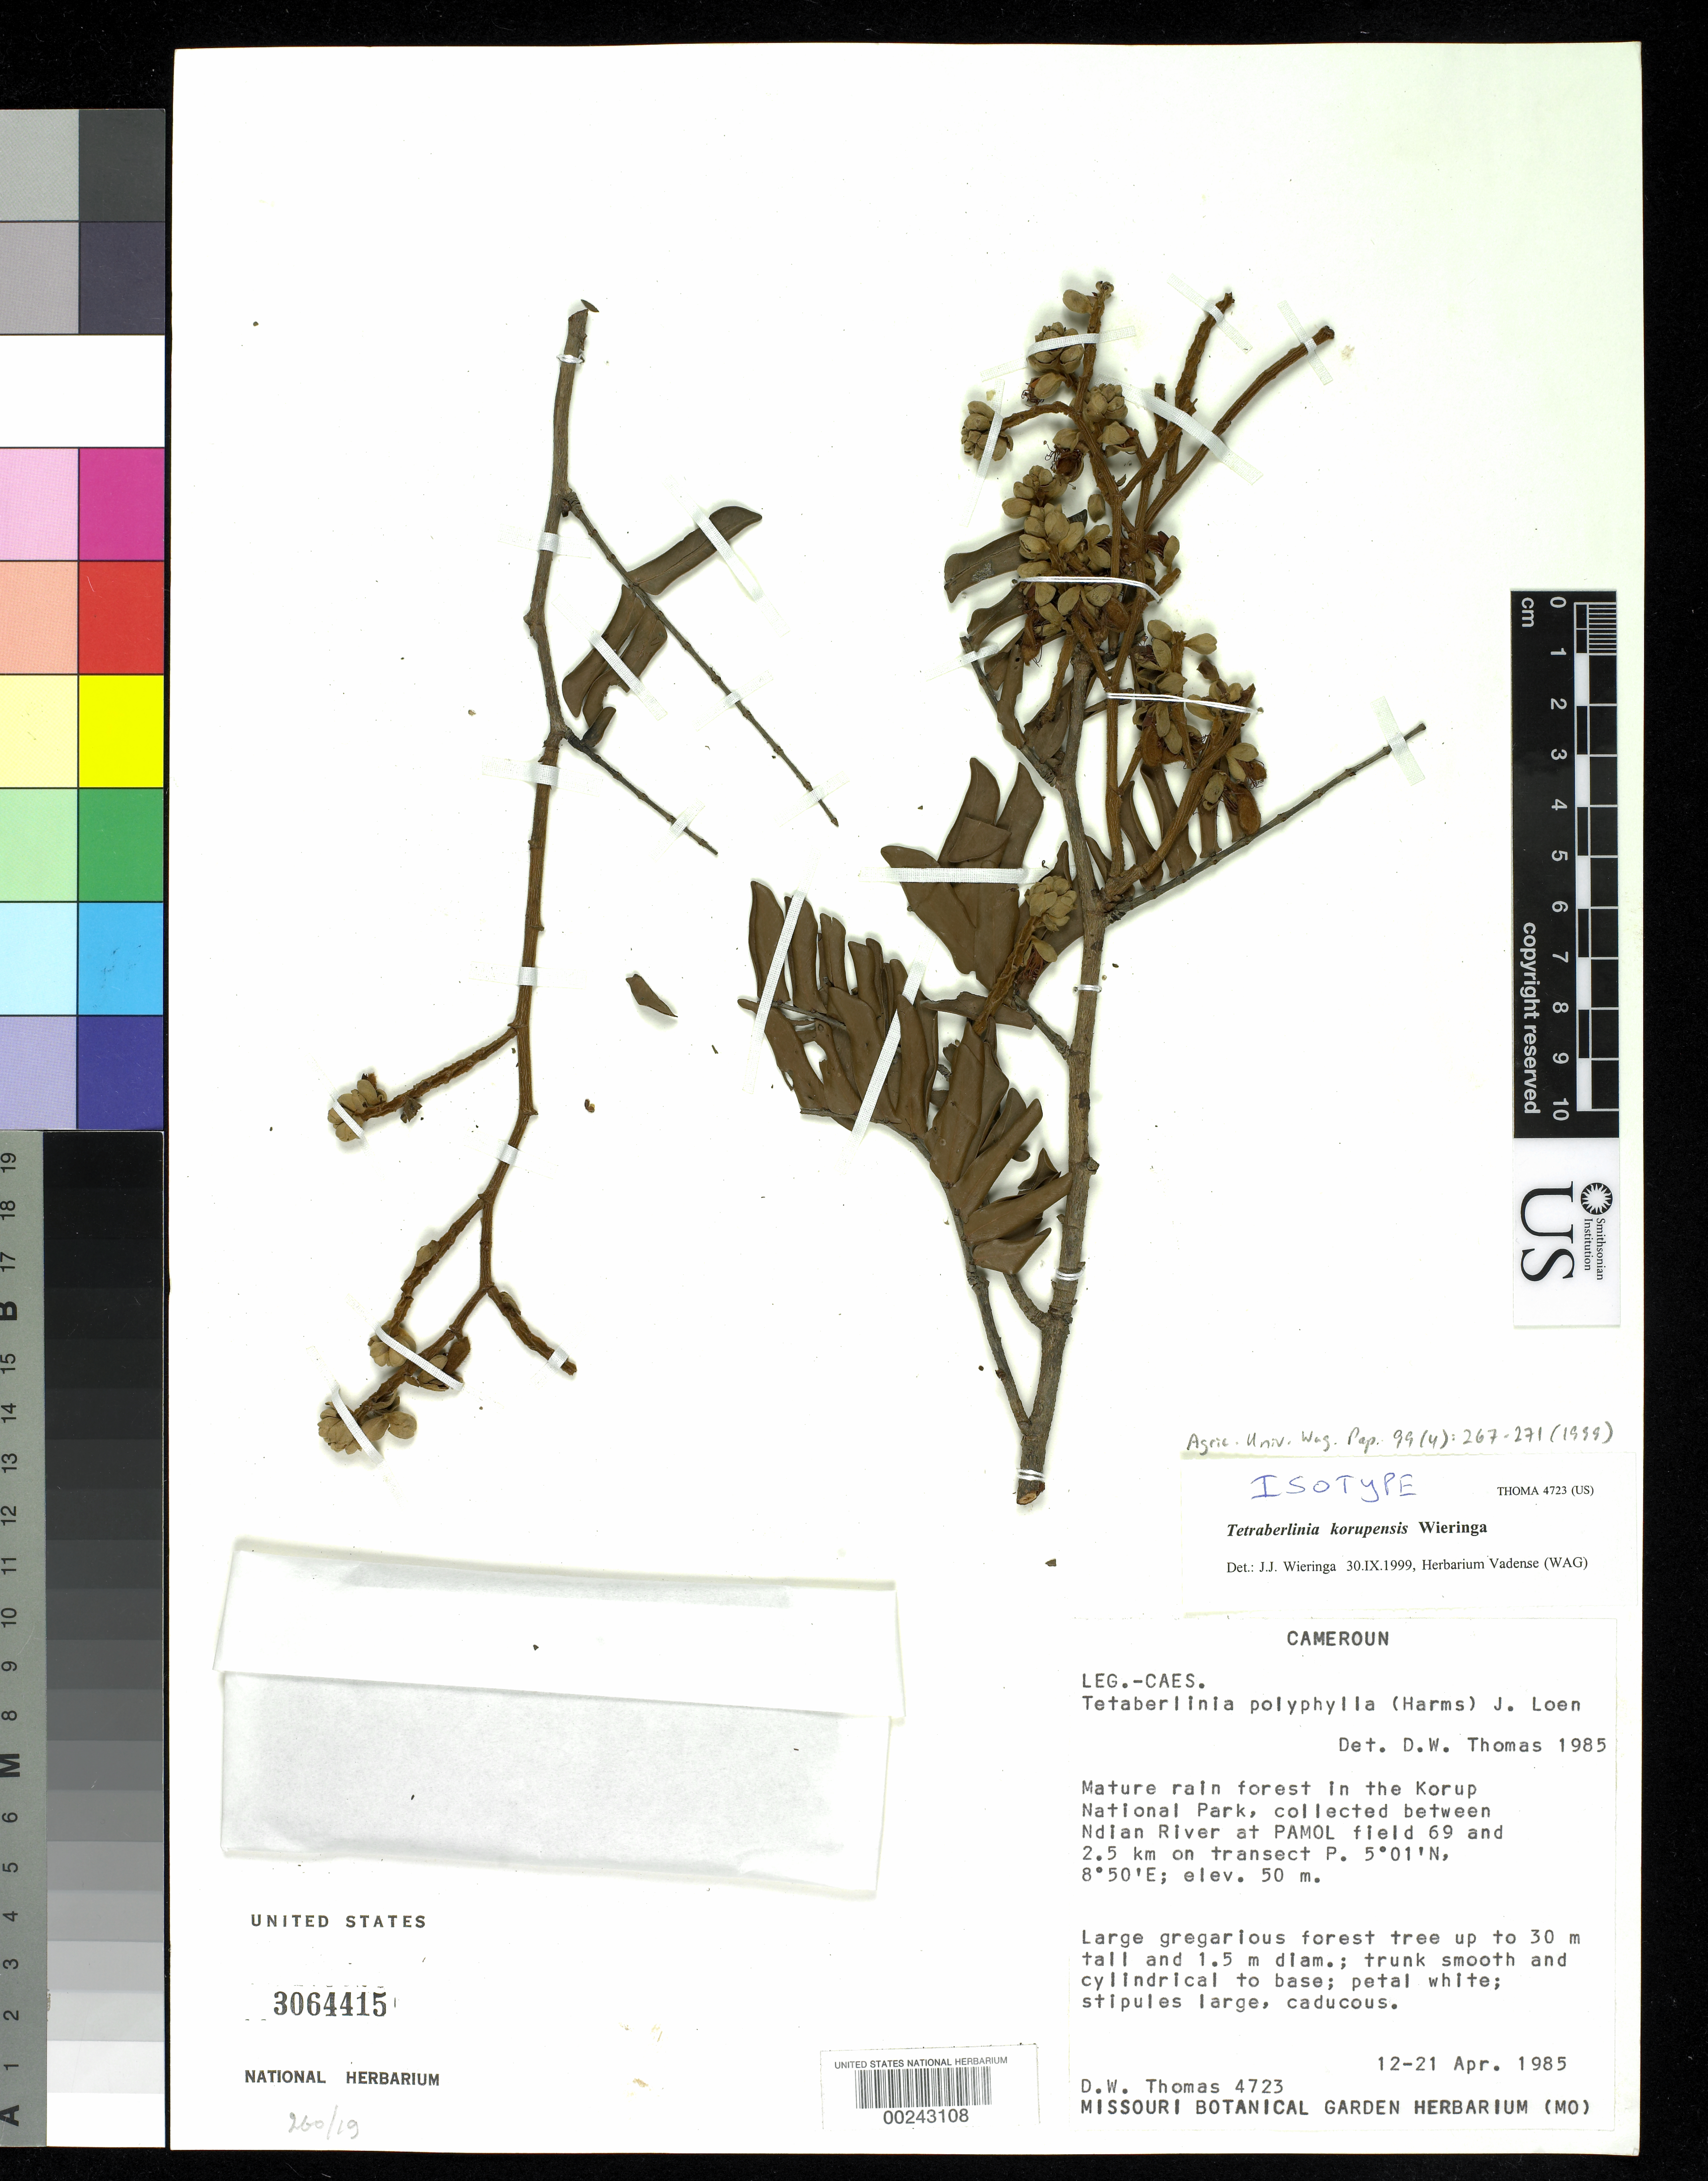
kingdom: Plantae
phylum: Tracheophyta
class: Magnoliopsida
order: Fabales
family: Fabaceae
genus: Tetraberlinia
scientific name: Tetraberlinia korupensis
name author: Wieringa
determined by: Wieringa, J. J., (WAG), Wageningen University (NETHERLANDS)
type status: Isotype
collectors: D. W. Thomas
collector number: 4723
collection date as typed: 12 Apr 1985 to 21 Apr 1985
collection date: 1985-04-12/1985-04-21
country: Cameroon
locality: Korup National Park, collected between Ndian River at PAMOL field 69 and 2.5 km on transect P.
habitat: Mature rain forest.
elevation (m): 50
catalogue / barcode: US 3064415